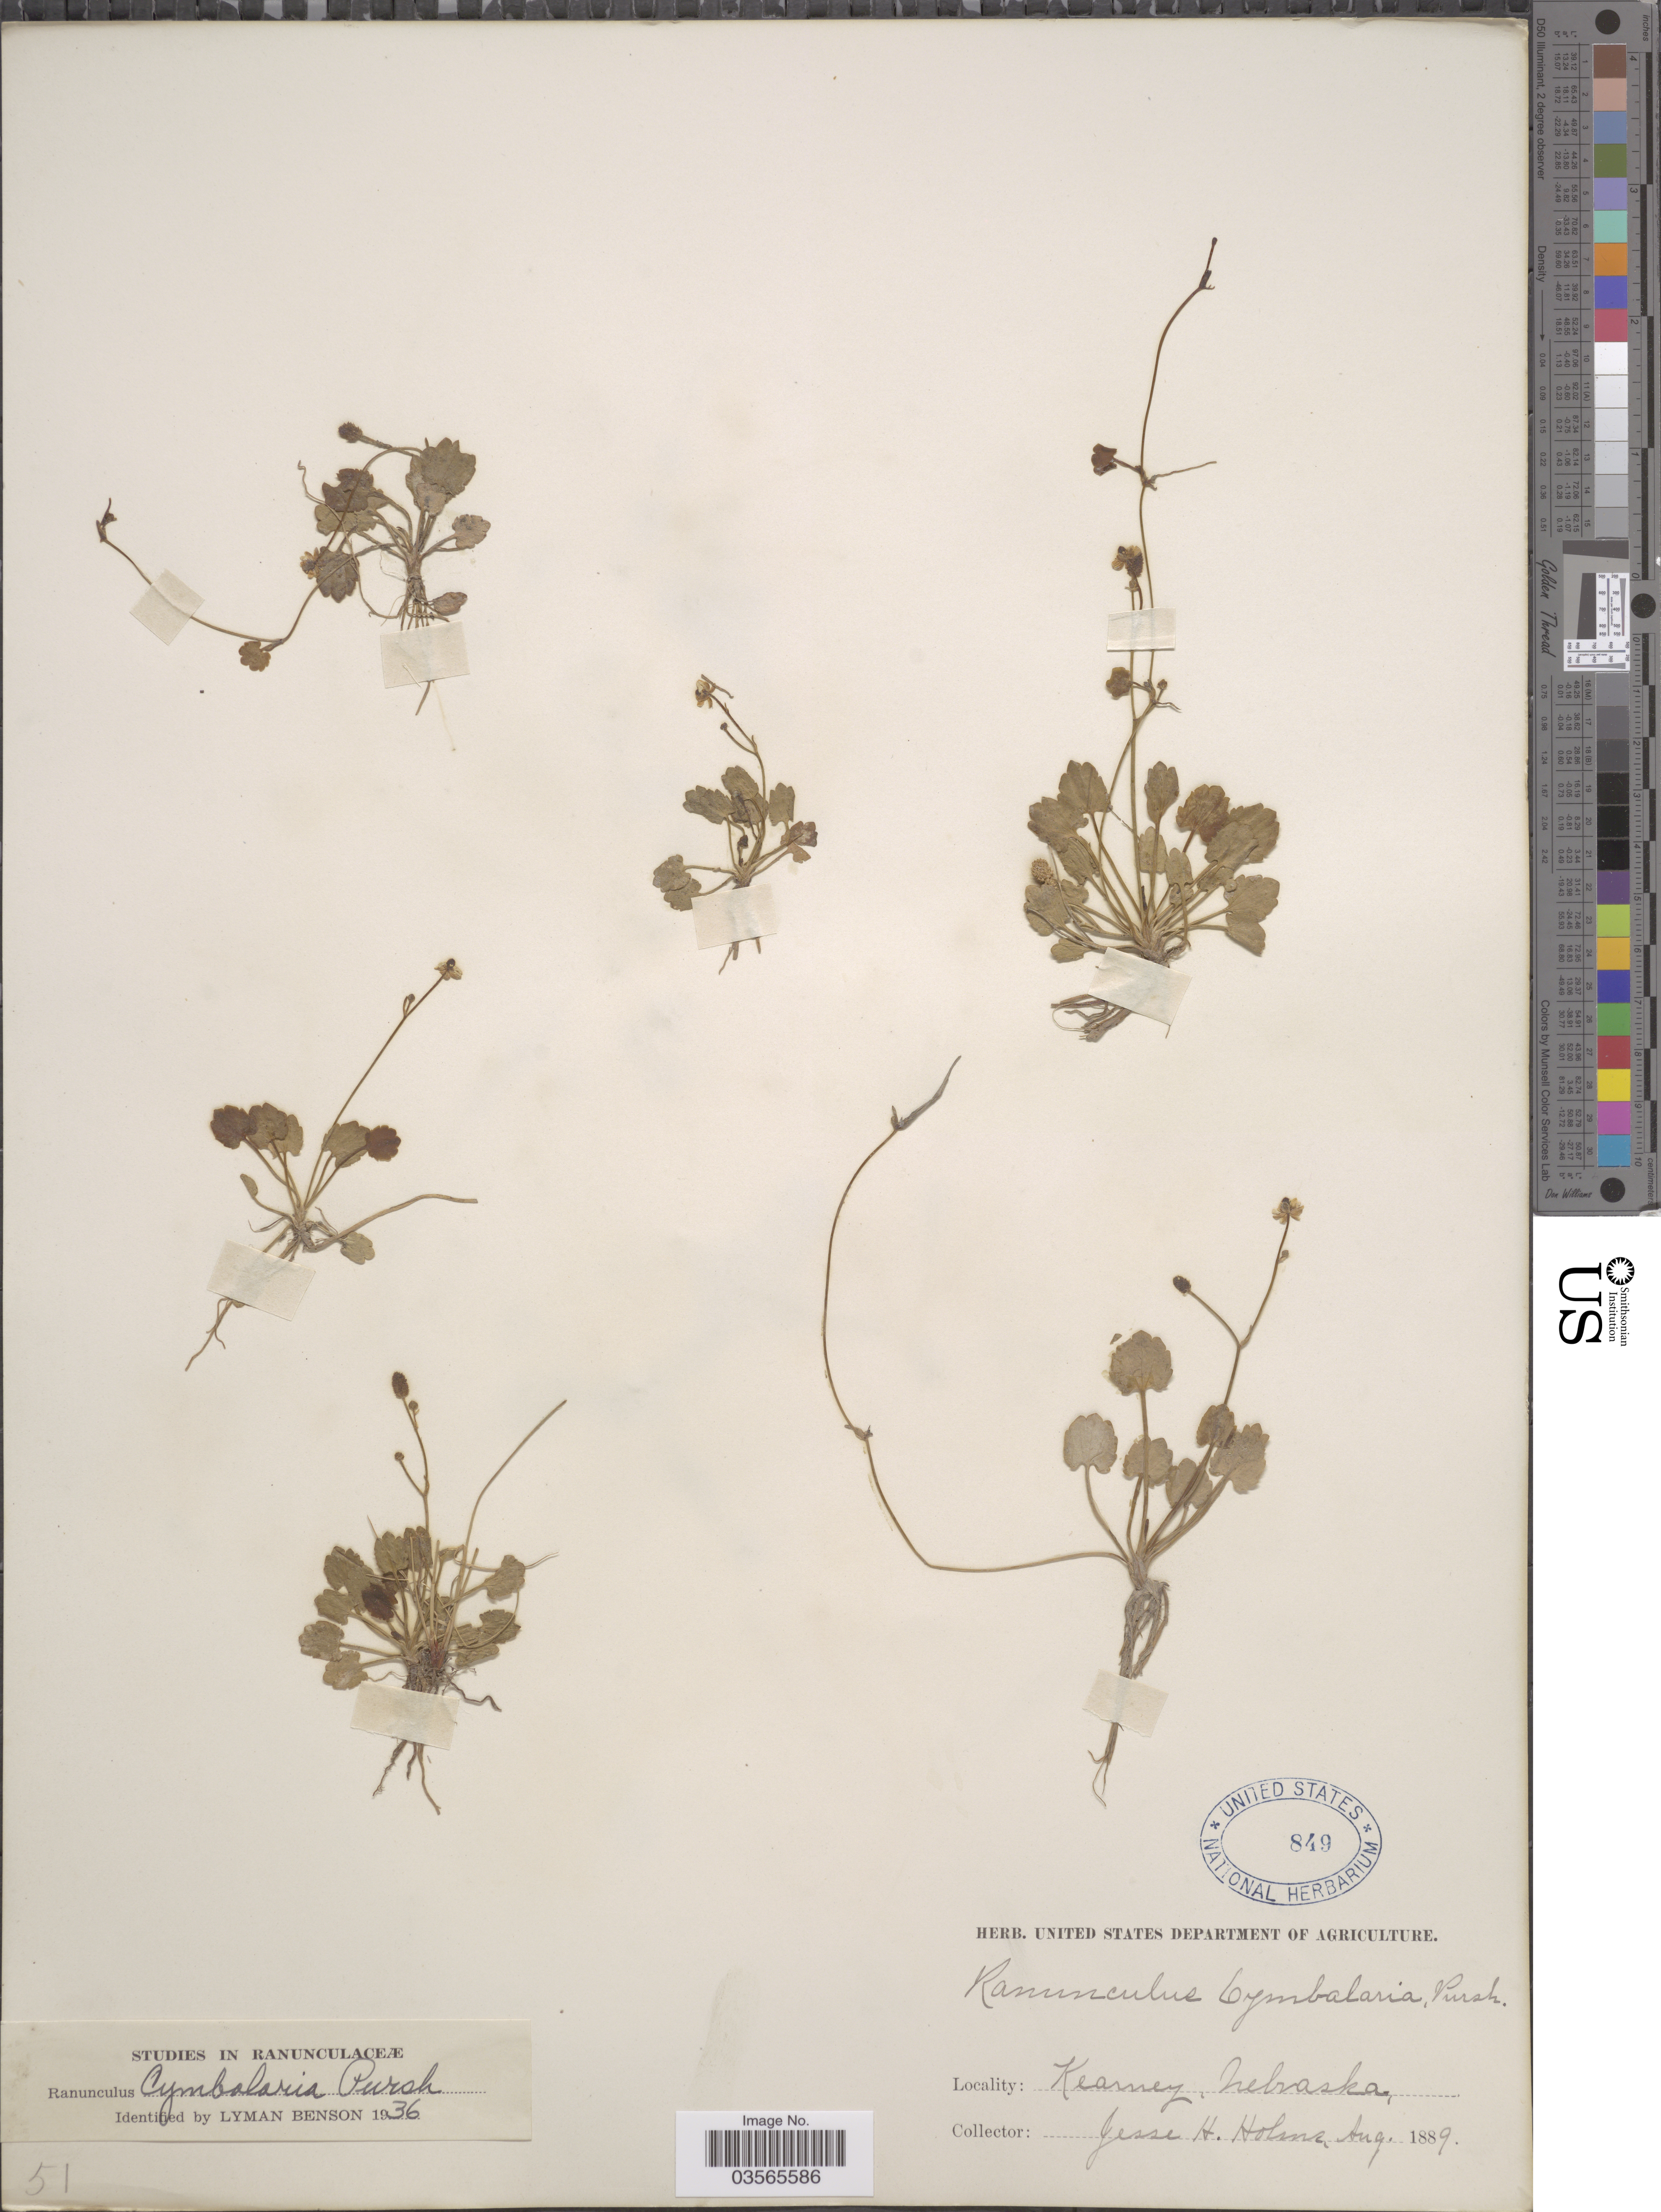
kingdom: Plantae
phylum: Tracheophyta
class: Magnoliopsida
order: Ranunculales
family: Ranunculaceae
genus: Halerpestes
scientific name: Halerpestes cymbalaria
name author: (Pursh) Greene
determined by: Strong, M. T., (US), Smithsonian Institution - National Museum of Natural History (UNITED STATES)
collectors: J. H. Holms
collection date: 1889-08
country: United States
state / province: Nebraska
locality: Kearney.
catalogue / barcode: US 849